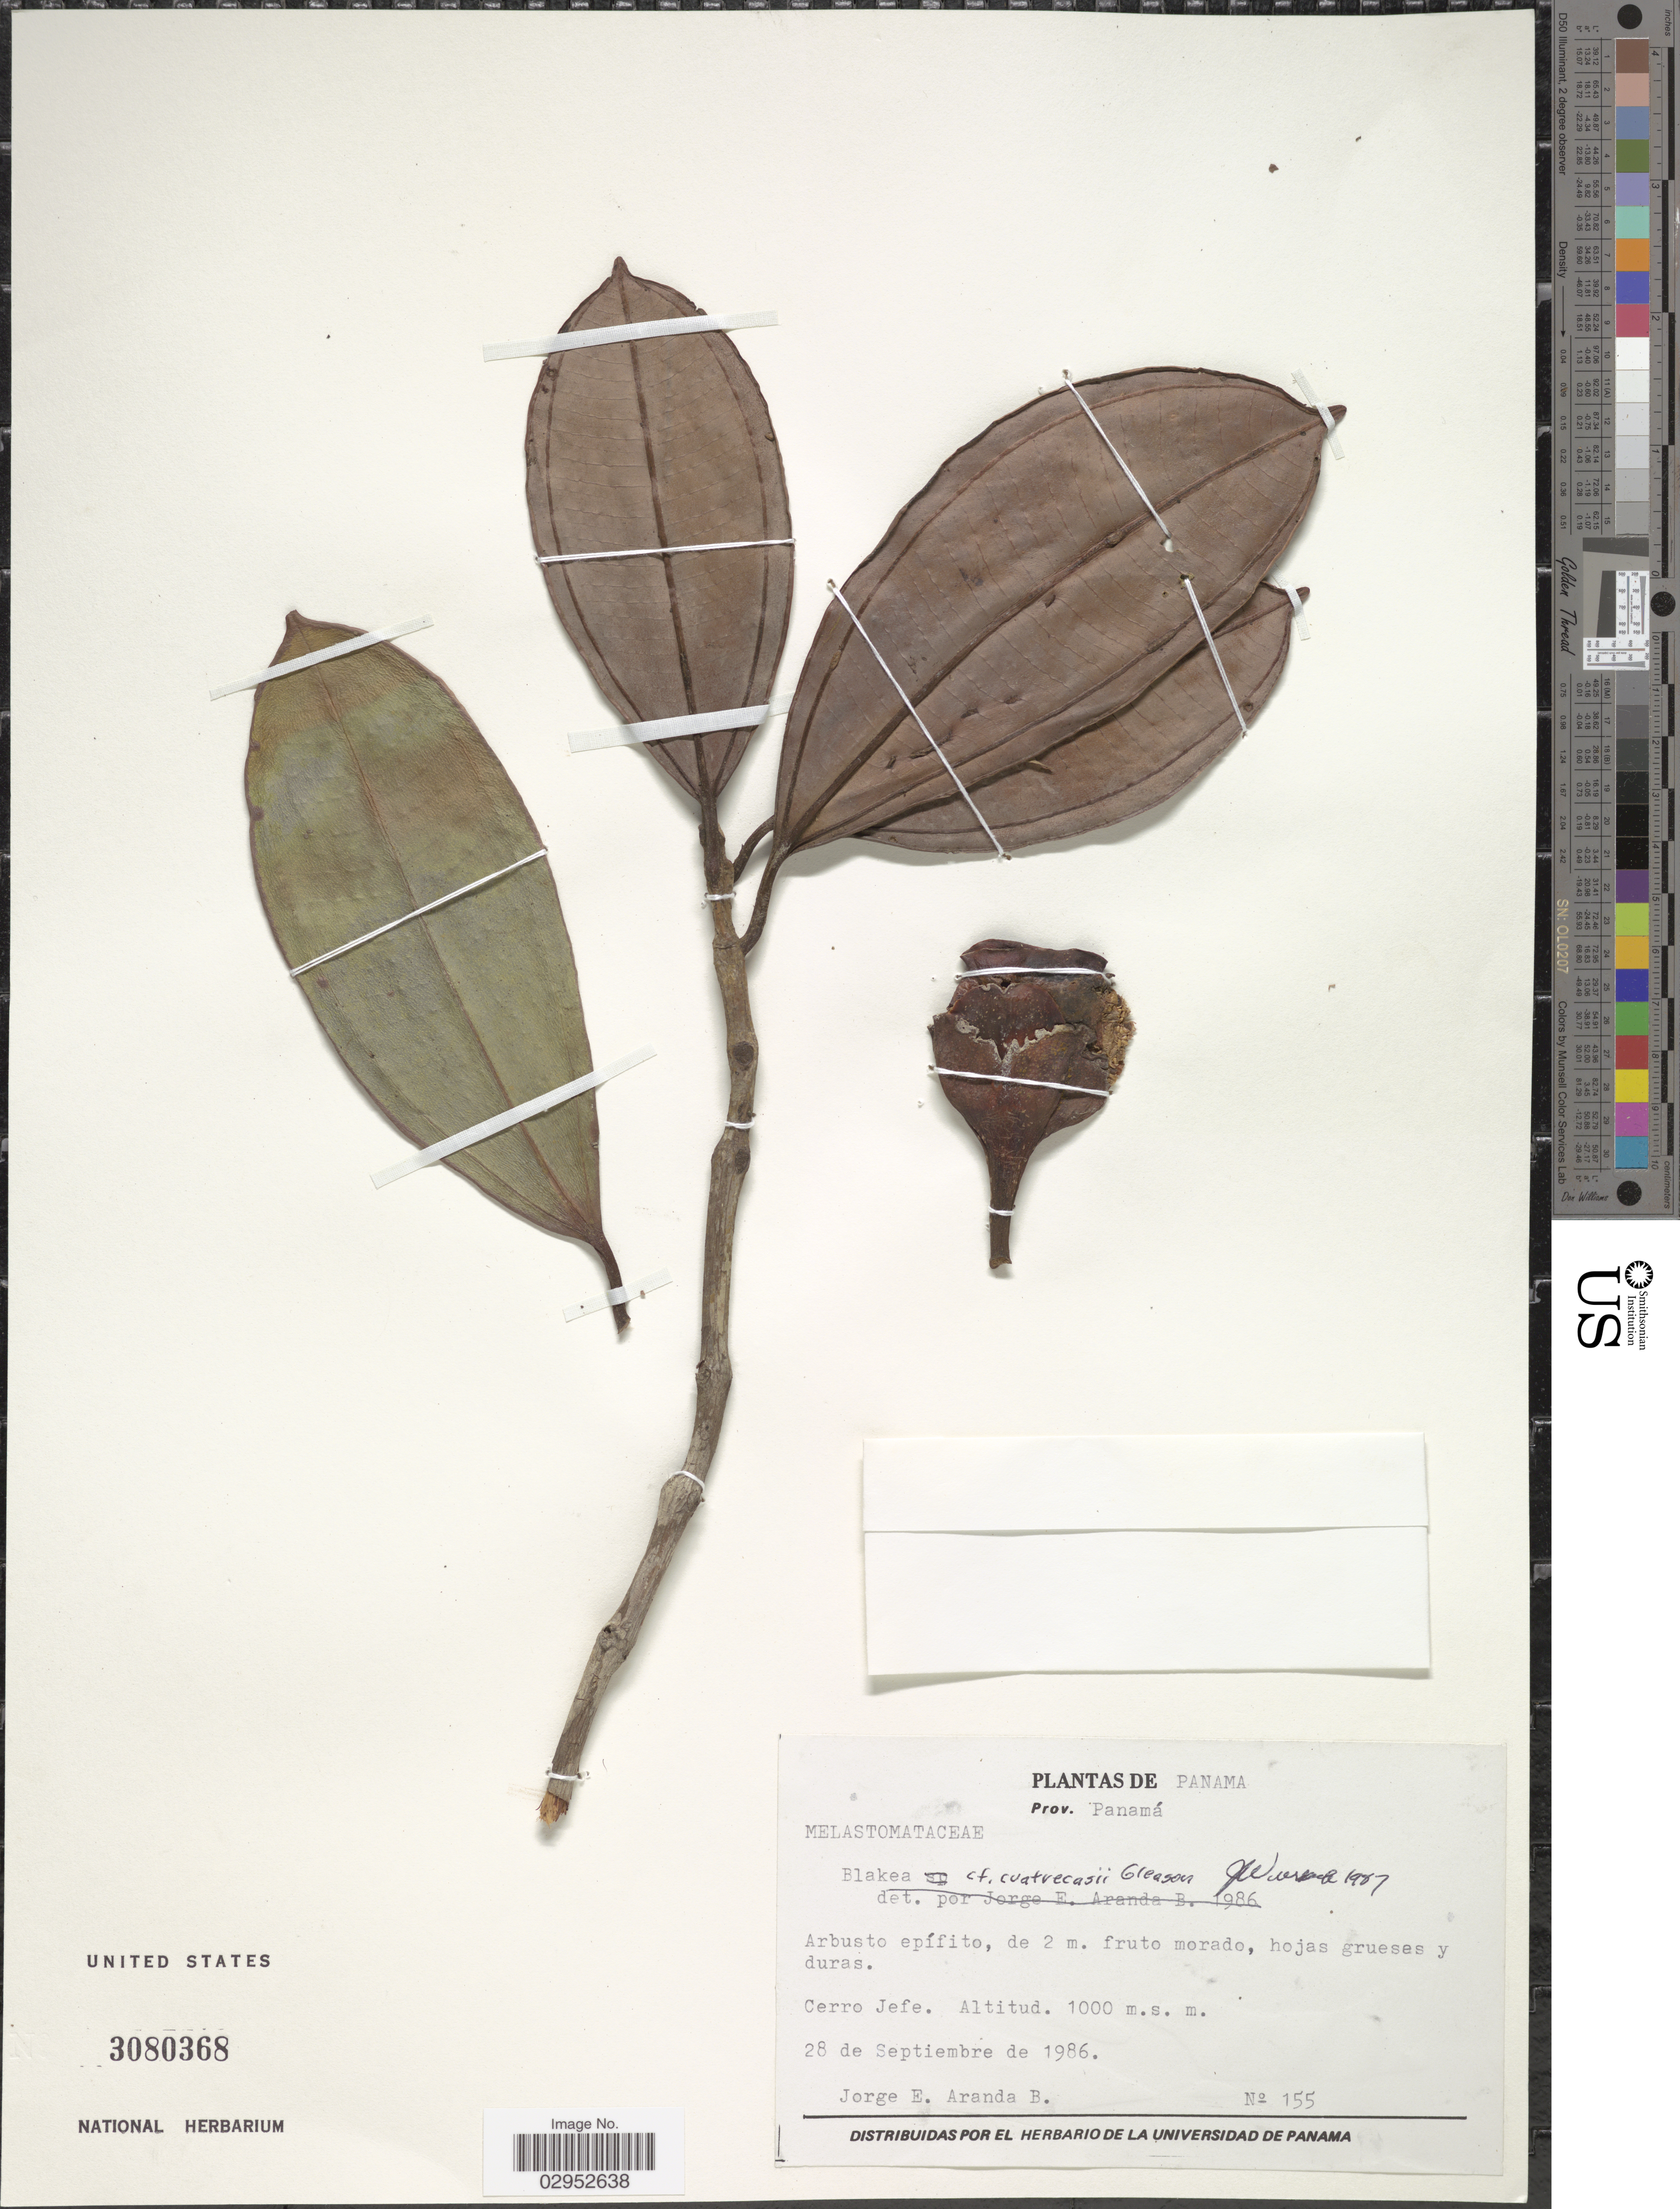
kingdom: Plantae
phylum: Tracheophyta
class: Magnoliopsida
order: Myrtales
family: Melastomataceae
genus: Blakea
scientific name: Blakea cuatrecasii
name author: Gleason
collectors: J. Aranda B.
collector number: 155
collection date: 1986-09-28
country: Panama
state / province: Panamá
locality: Cerro Jefe.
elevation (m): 1000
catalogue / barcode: US 3080368